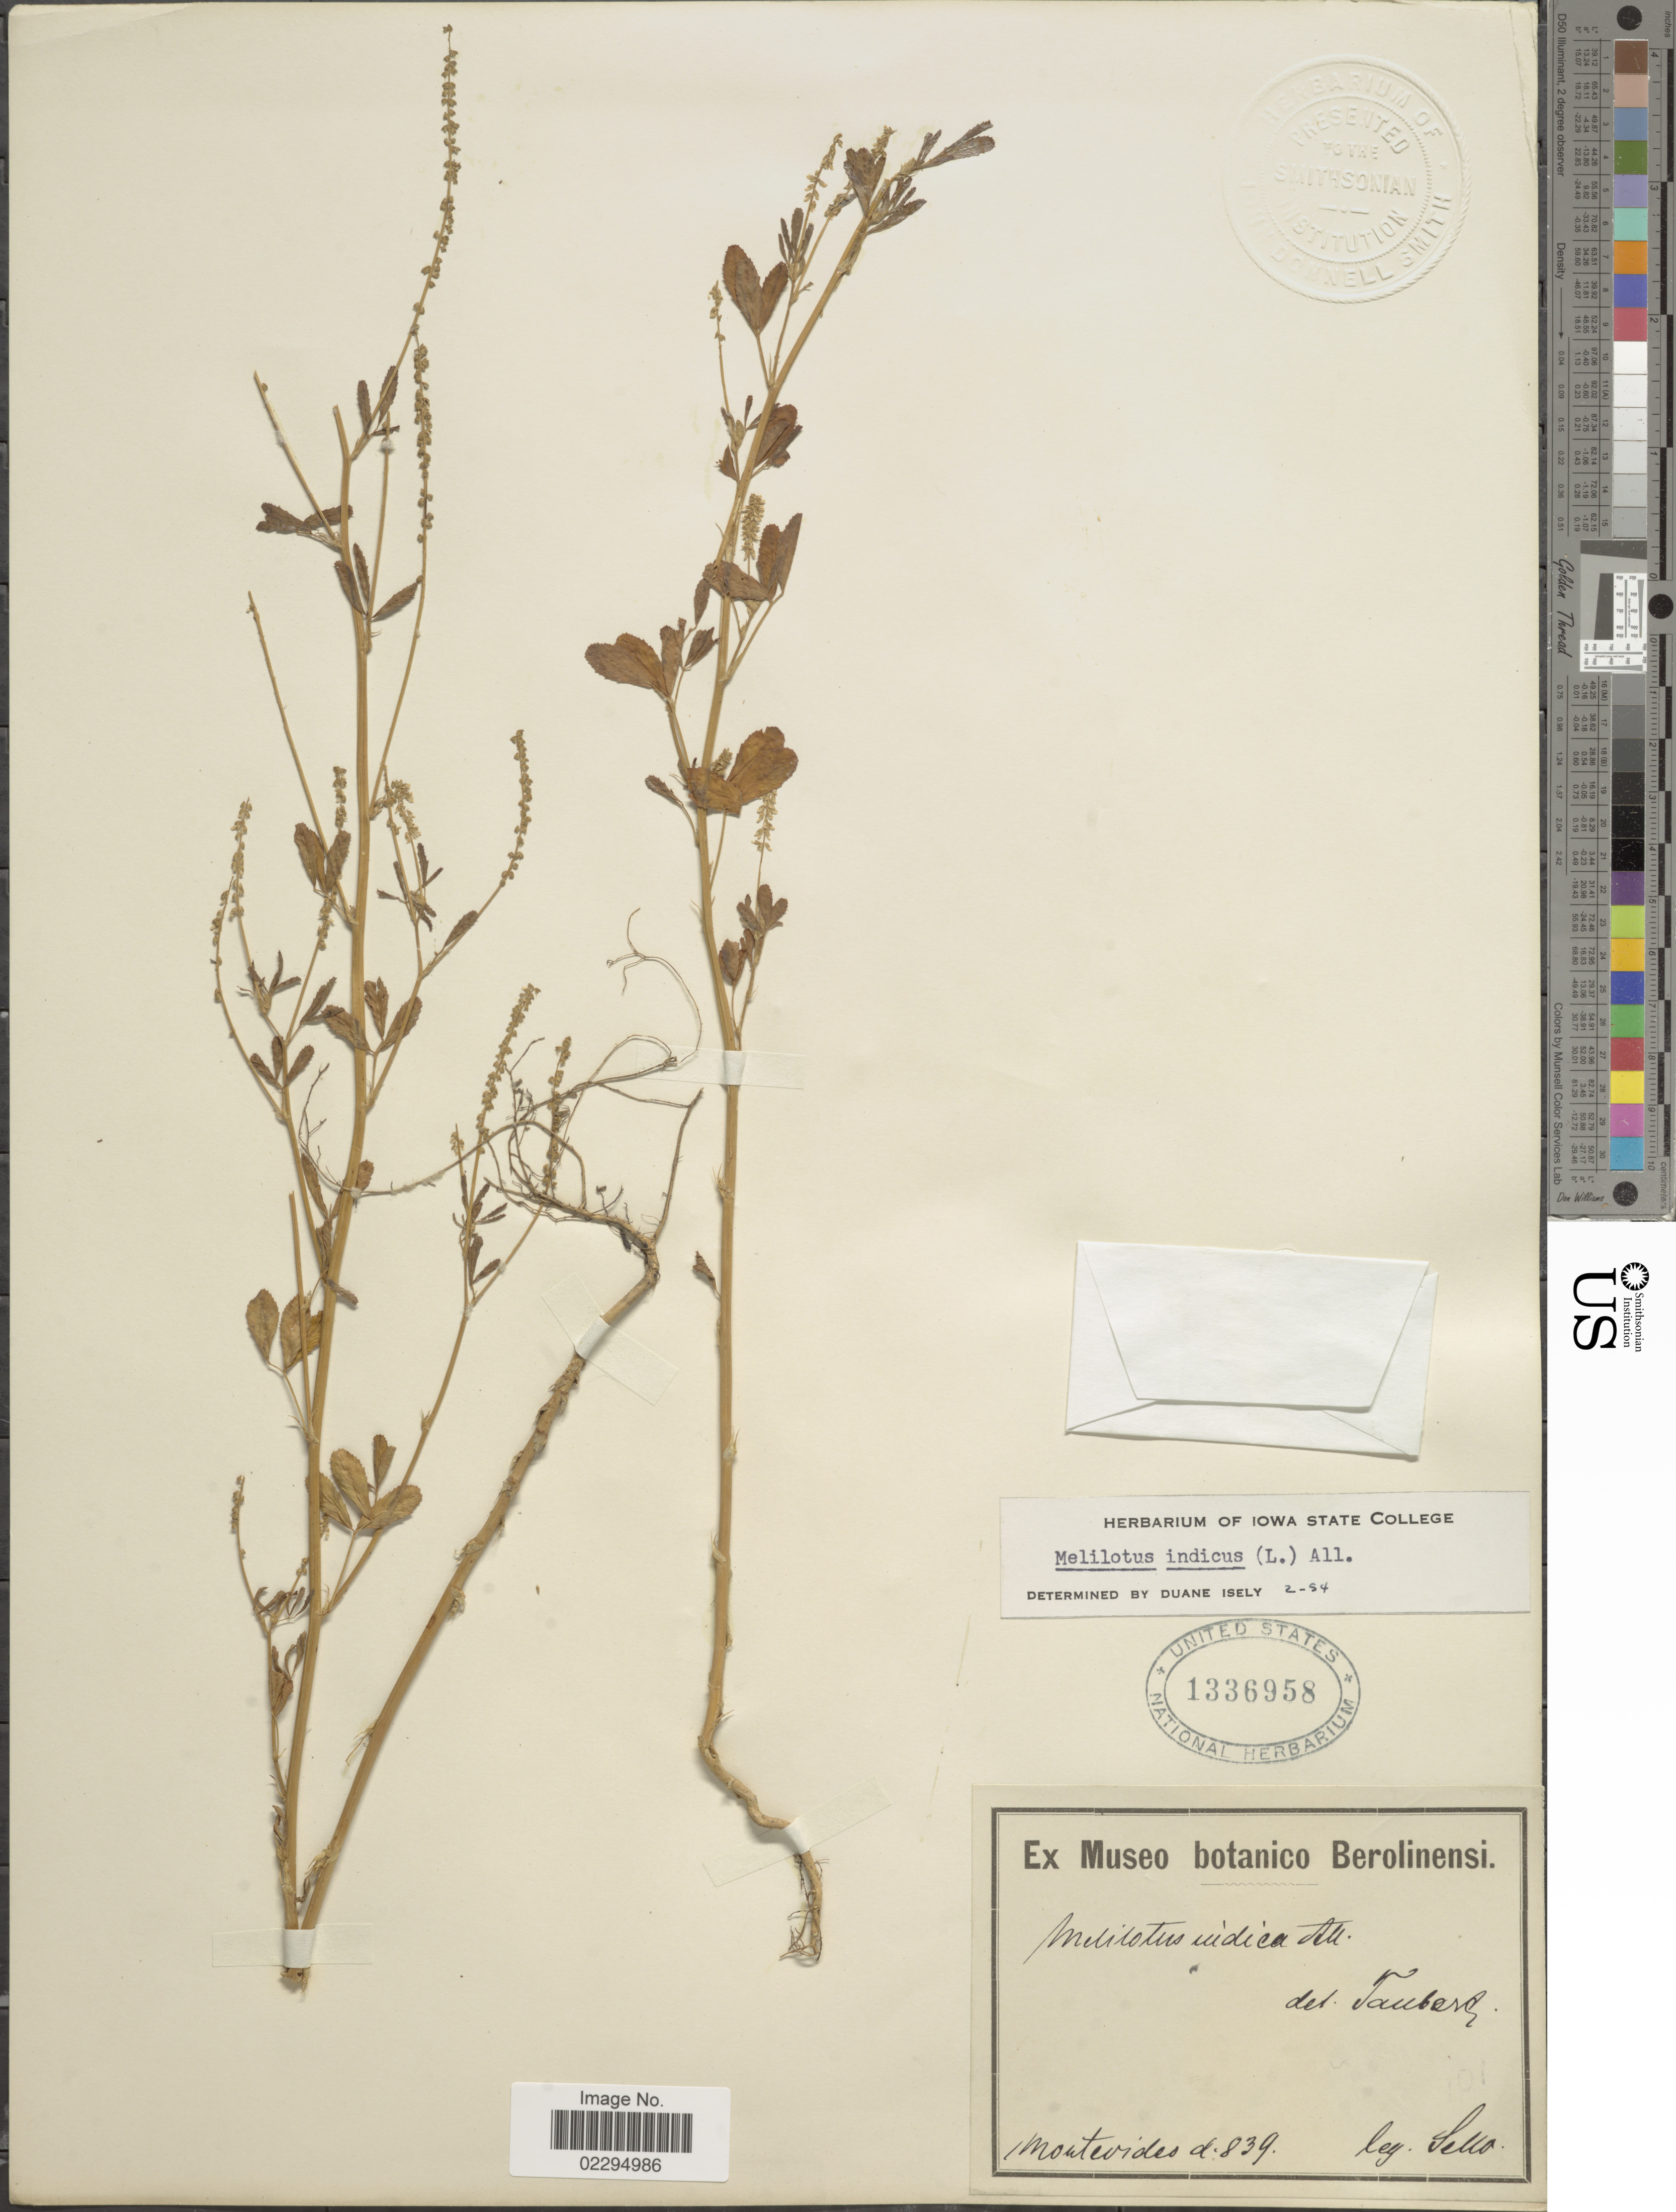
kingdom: Plantae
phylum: Tracheophyta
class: Magnoliopsida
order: Fabales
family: Fabaceae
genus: Melilotus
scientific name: Melilotus indicus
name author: (L.) All.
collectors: -. Sello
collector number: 839*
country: Uruguay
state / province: Montevideo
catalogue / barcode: US 1336958